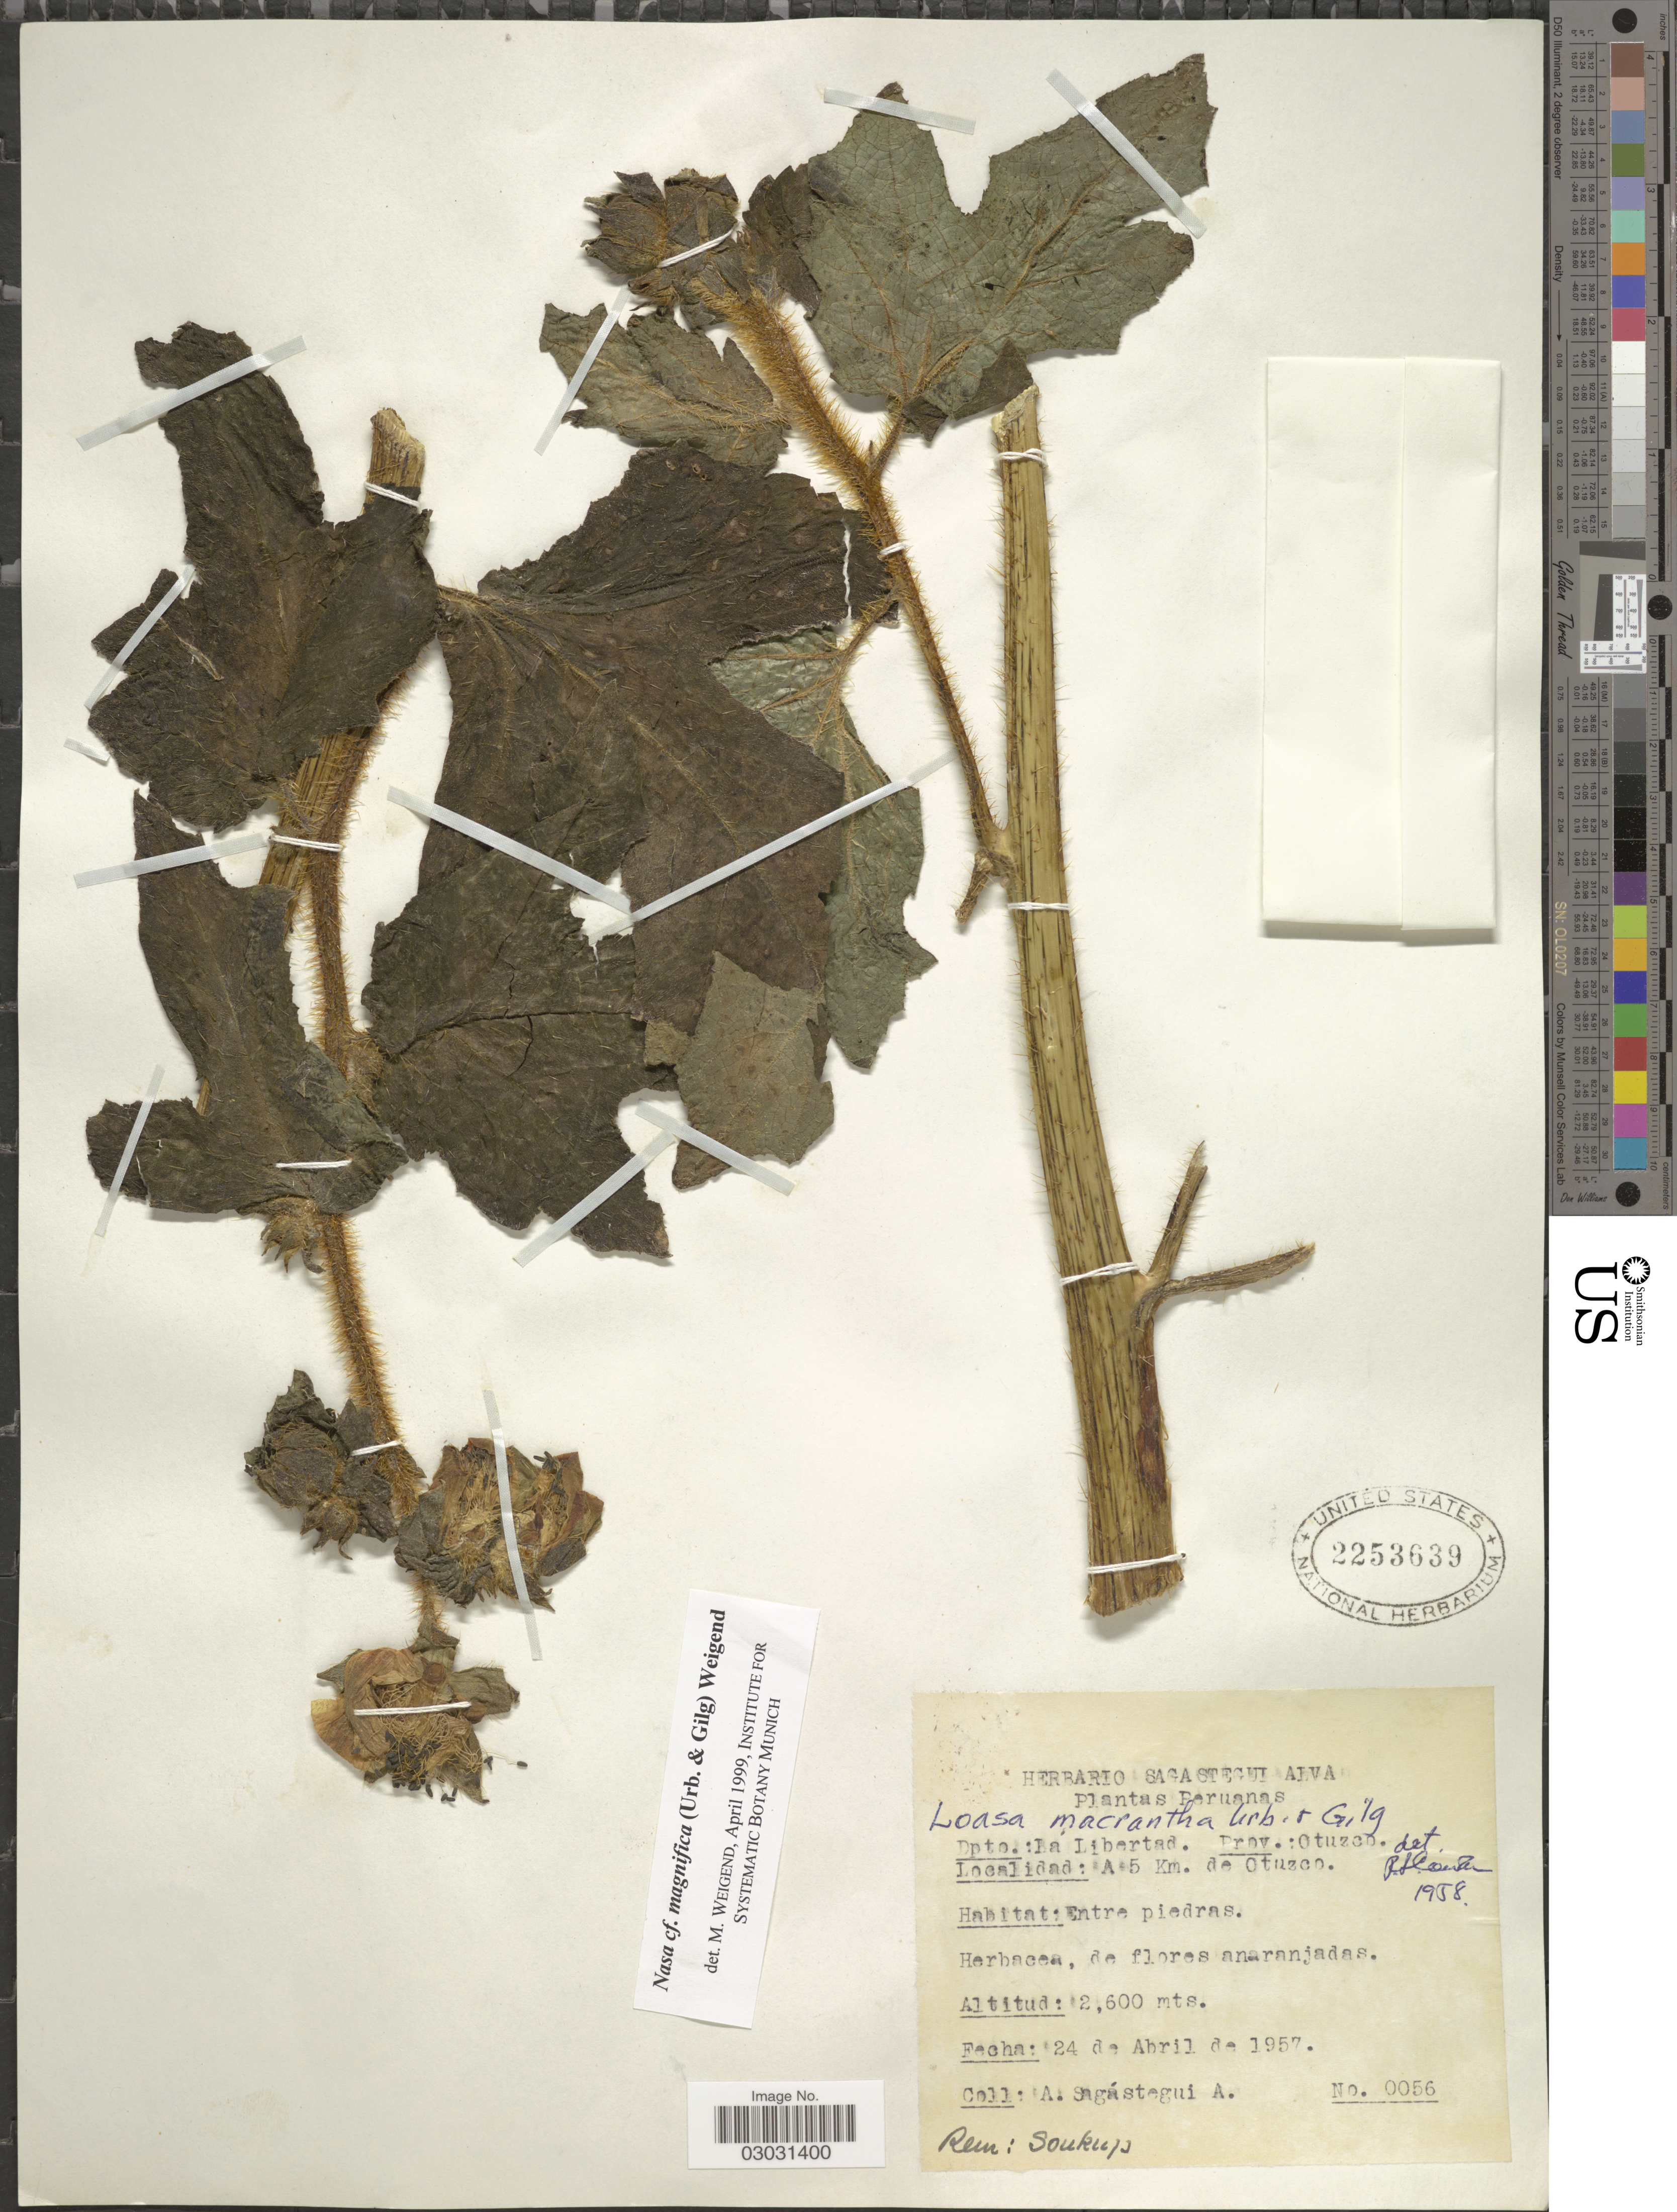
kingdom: Plantae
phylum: Tracheophyta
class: Magnoliopsida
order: Cornales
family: Loasaceae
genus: Nasa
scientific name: Nasa magnifica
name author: (Urb. & Gilg) Weigend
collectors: A. Sagástegui A.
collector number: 0056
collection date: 1957-04-24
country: Peru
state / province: La Libertad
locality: Dpto.: La Libertad. Prov.: Otuzco. A 5 Km. de Otuzco.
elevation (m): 2600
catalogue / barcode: US 2253639